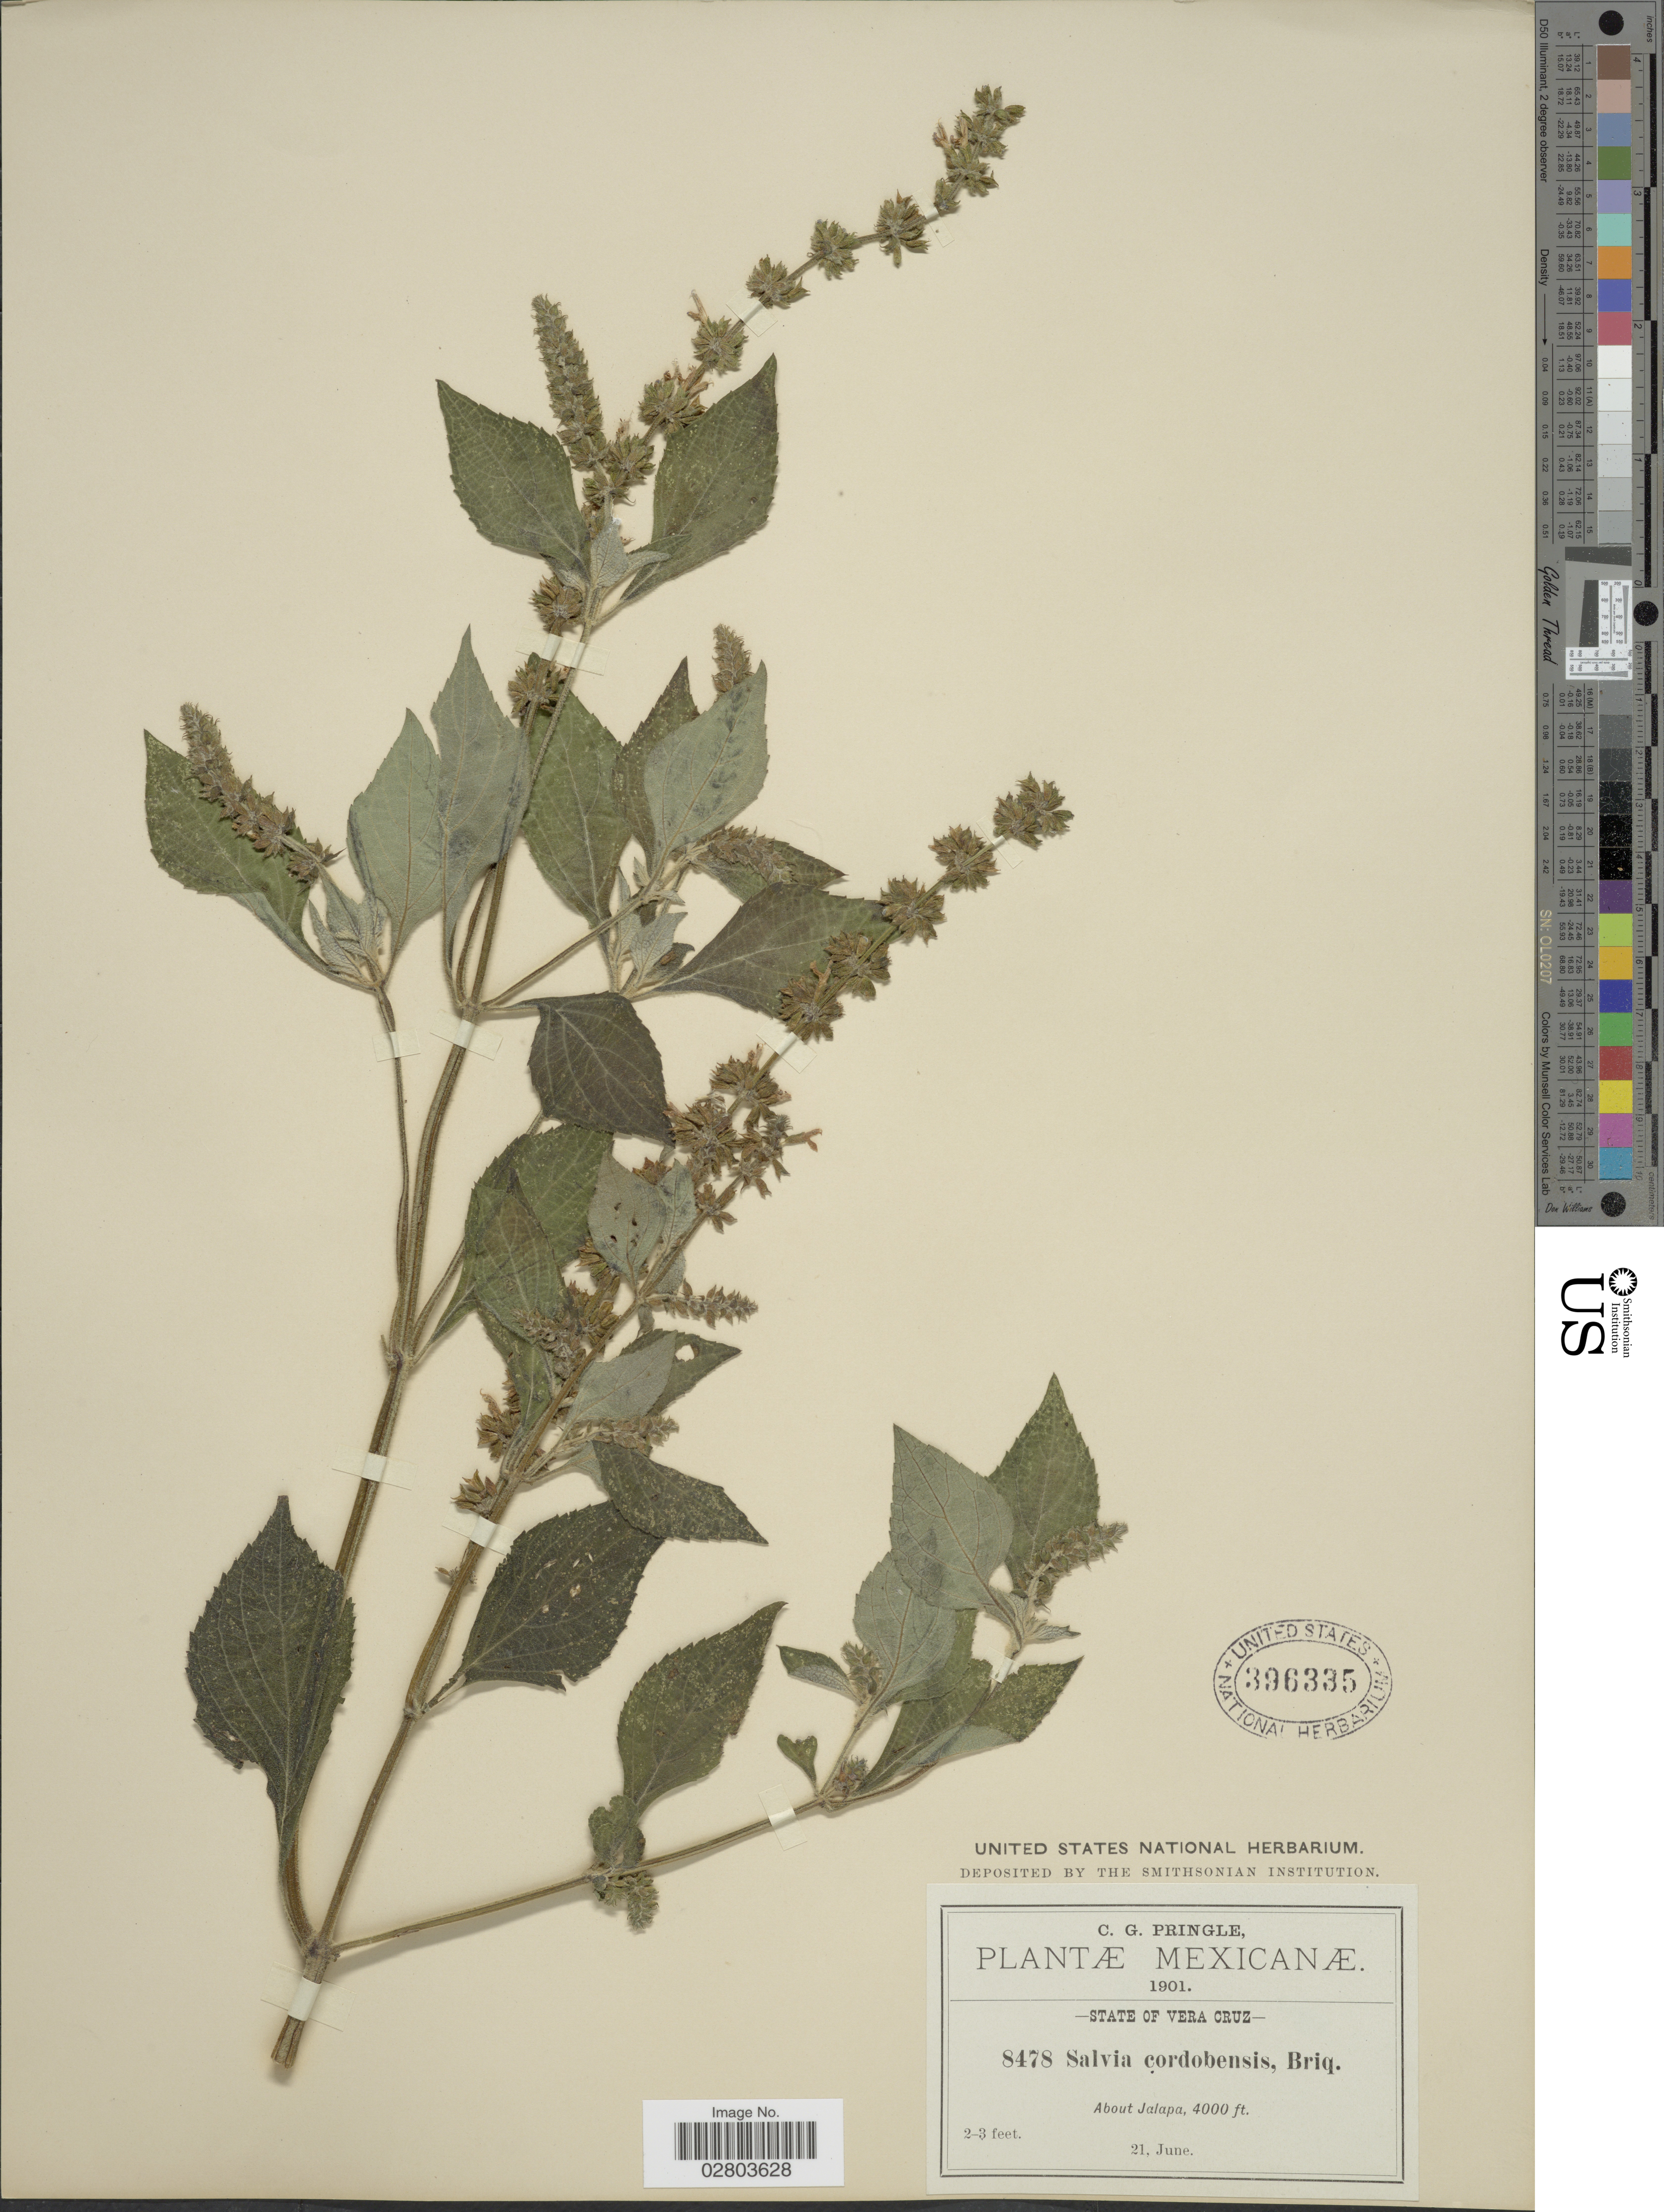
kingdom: Plantae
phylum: Tracheophyta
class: Magnoliopsida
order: Lamiales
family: Lamiaceae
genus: Salvia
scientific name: Salvia xalapensis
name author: Benth.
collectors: C. G. Pringle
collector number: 8478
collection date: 1901-06-21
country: Mexico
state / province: Veracruz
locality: State of Vera Cruz. About Jalapa.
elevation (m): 1219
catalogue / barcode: US 396335